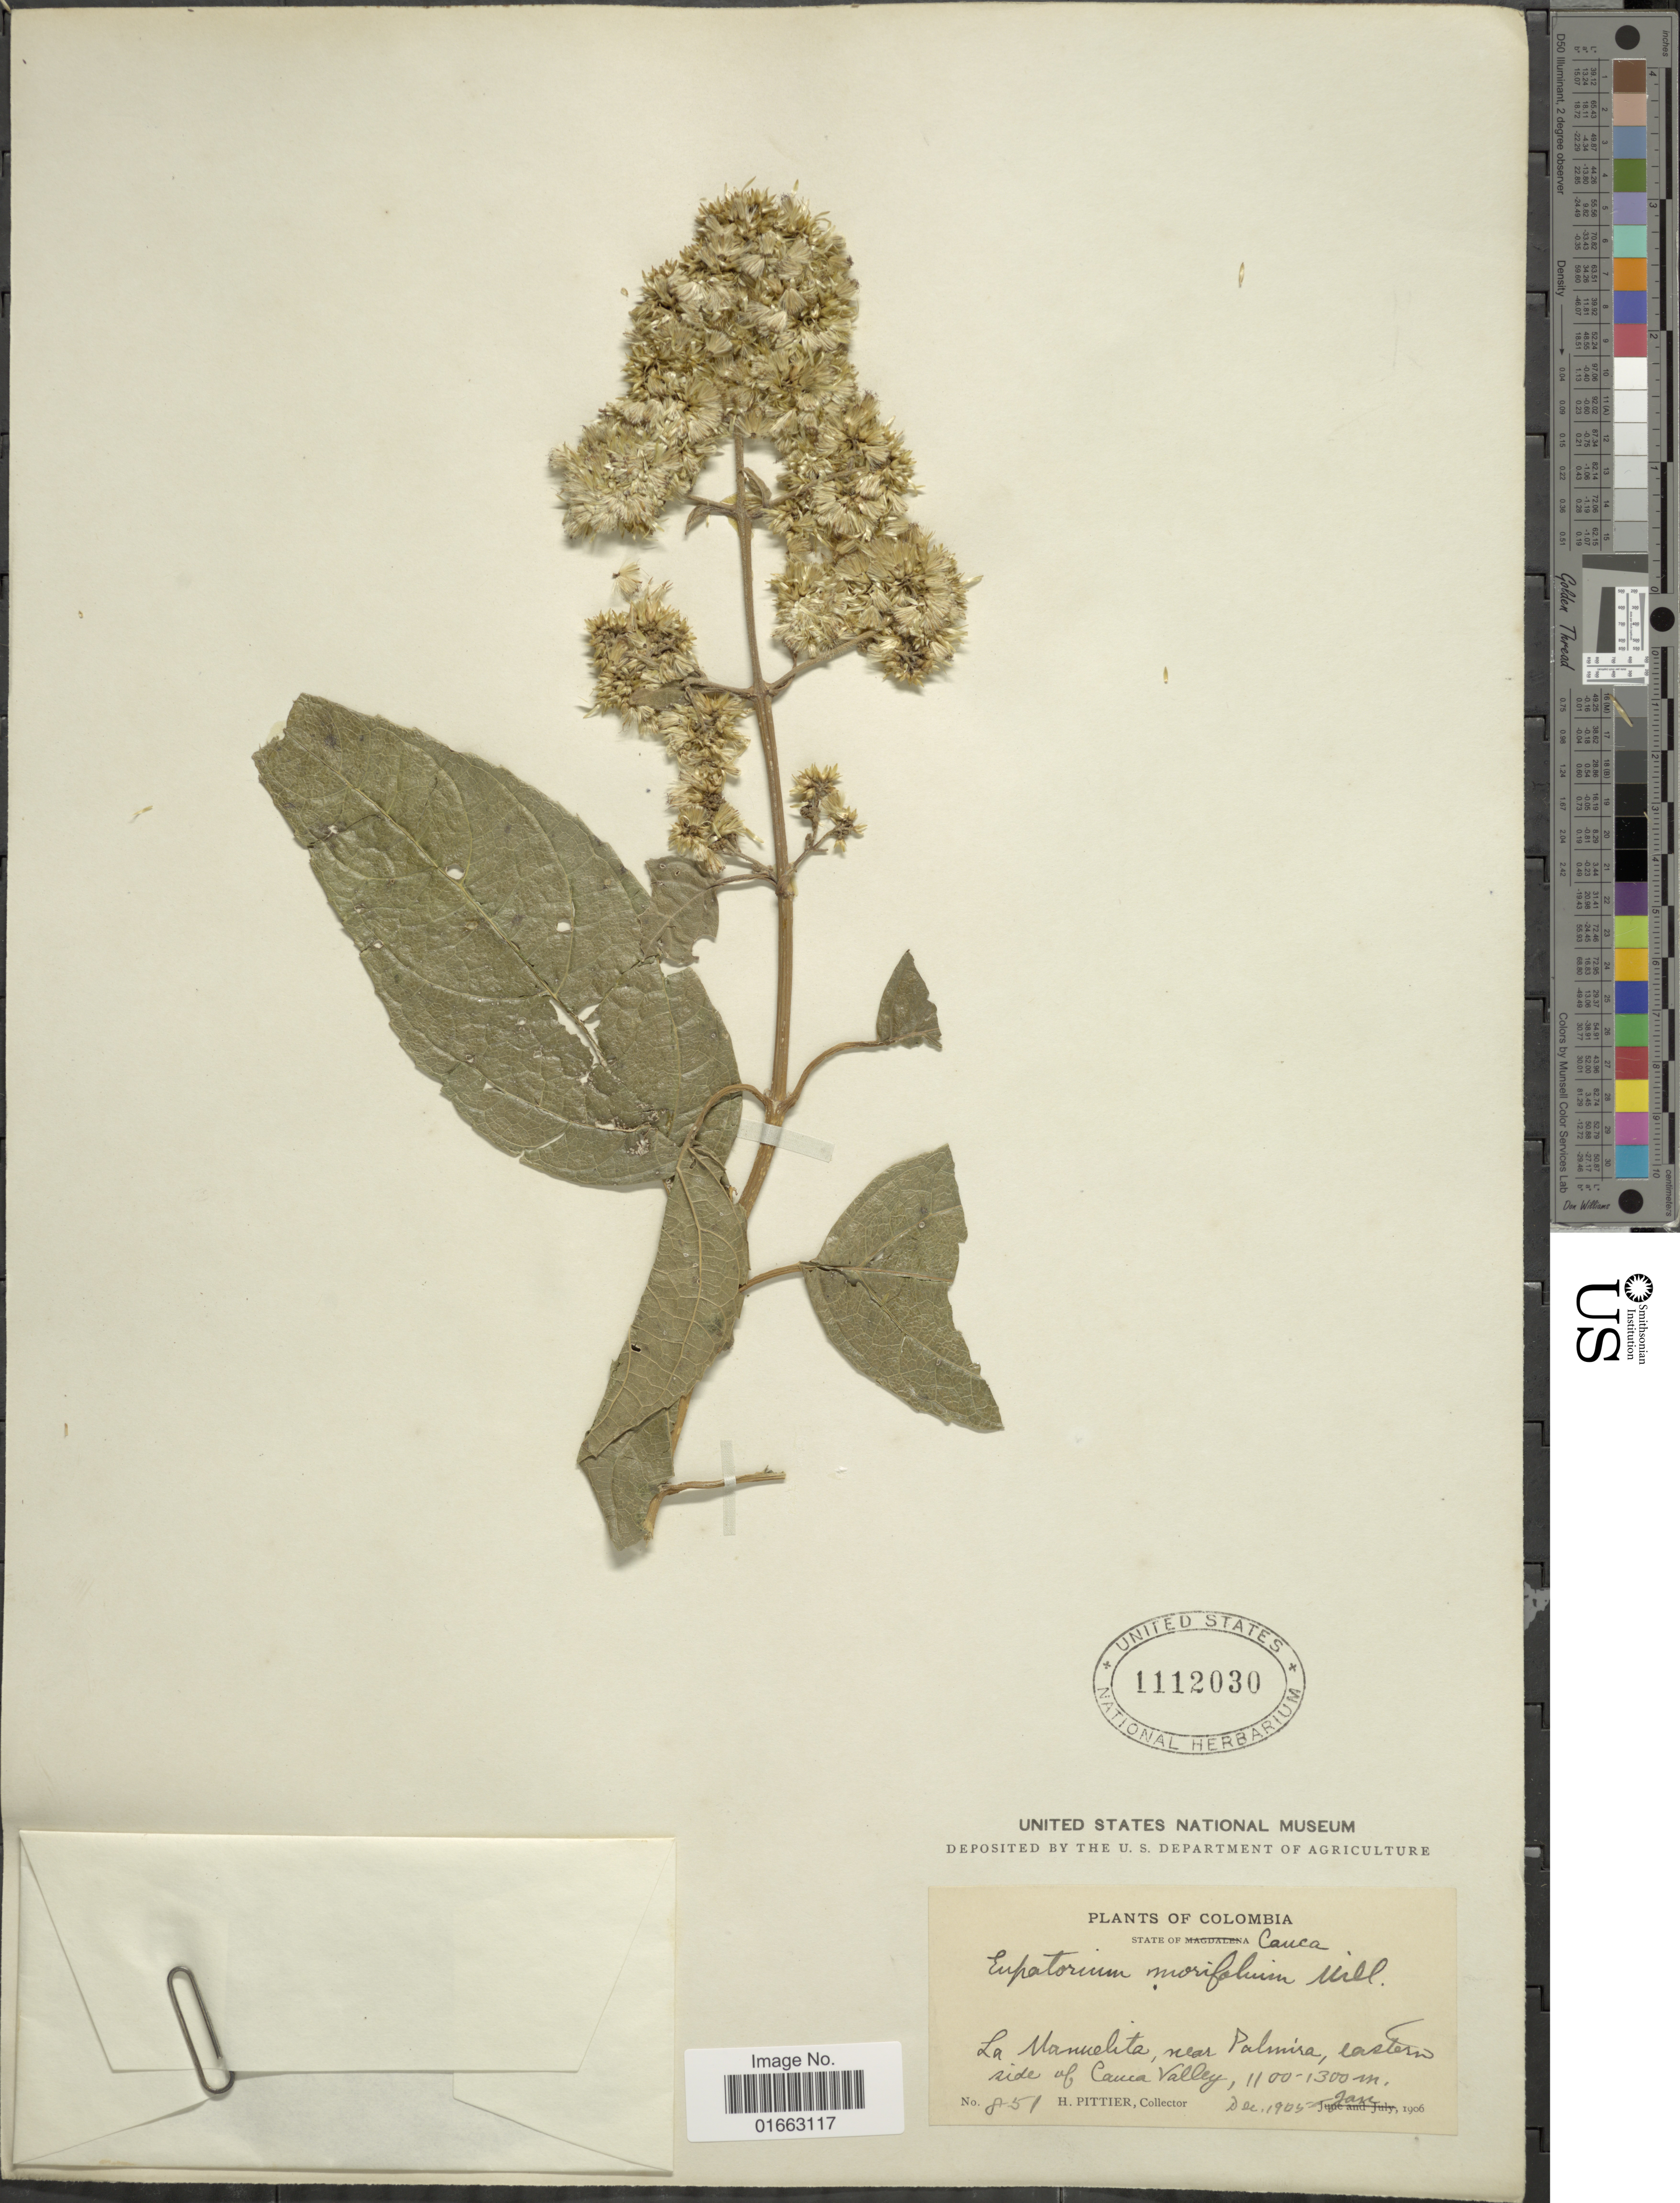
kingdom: Plantae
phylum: Tracheophyta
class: Magnoliopsida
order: Asterales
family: Asteraceae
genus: Critonia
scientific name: Critonia morifolia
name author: (Mill.) R.M. King & H. Rob.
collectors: H. F. Pittier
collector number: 851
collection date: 1905-12/1906-01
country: Colombia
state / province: Cauca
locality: La Uanuelita, near Palmira, eastern side of Cauca Valley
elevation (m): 1100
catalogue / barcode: US 1112030